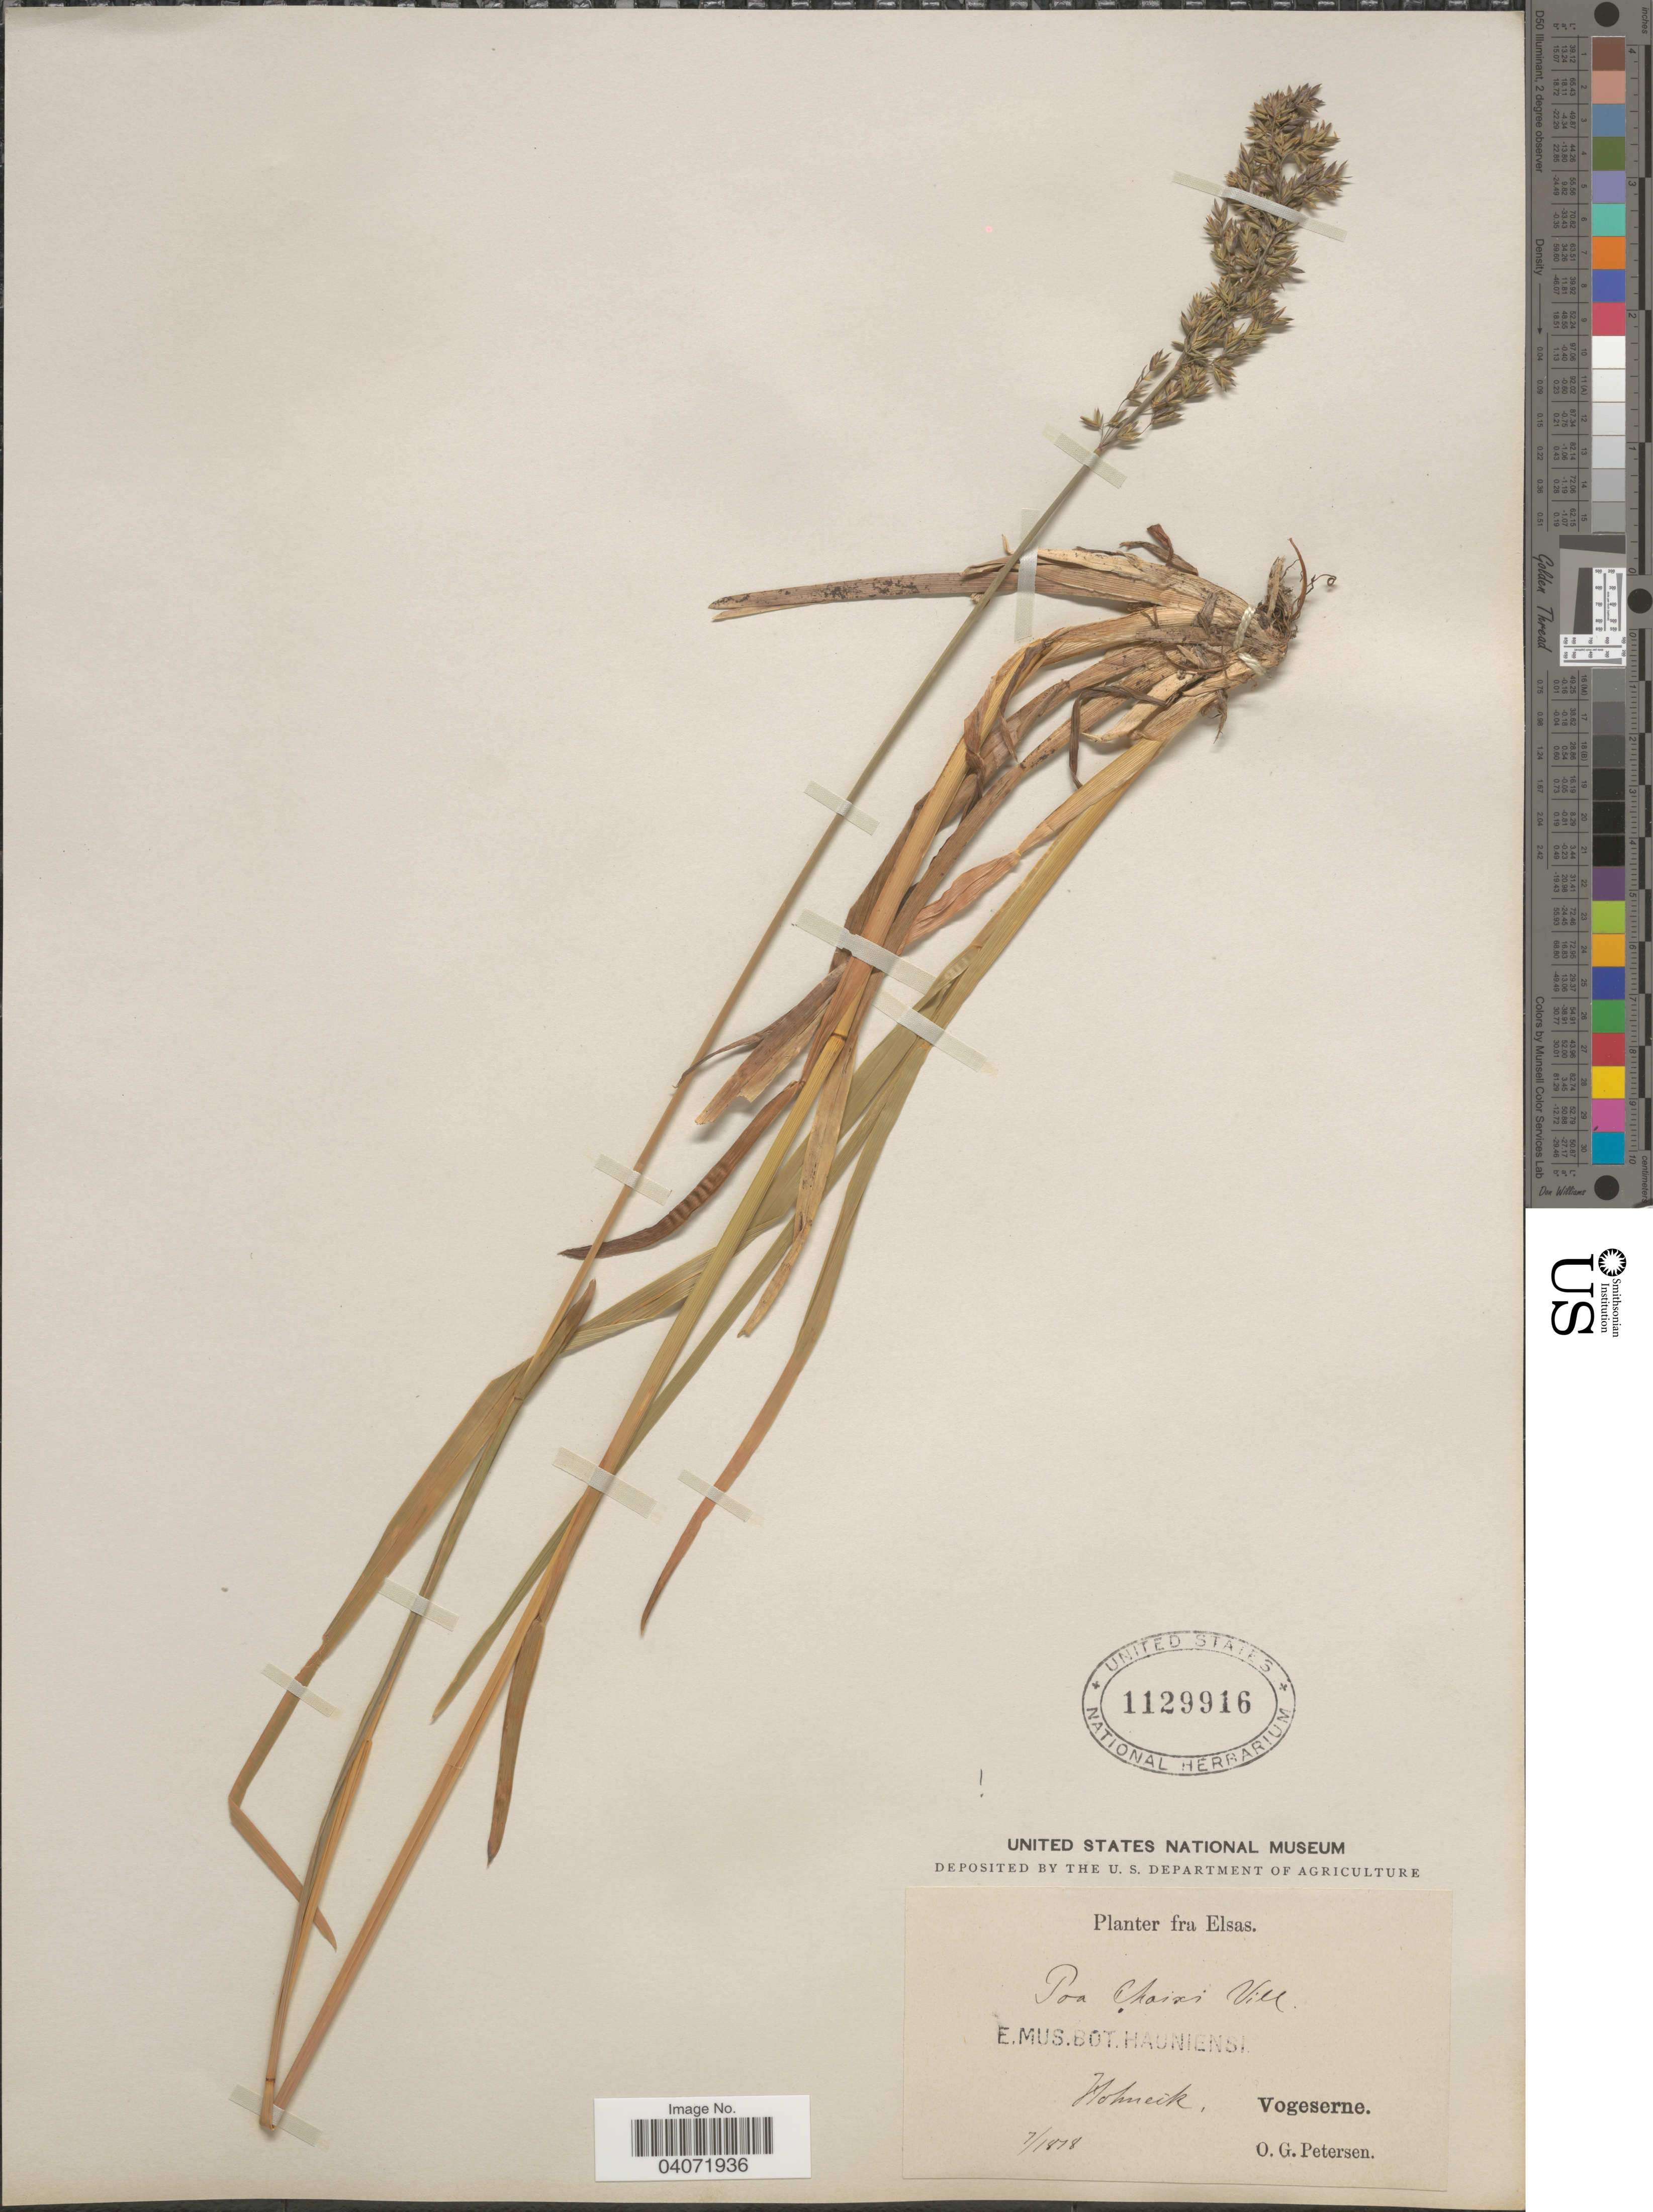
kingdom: Plantae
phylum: Tracheophyta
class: Liliopsida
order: Poales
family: Poaceae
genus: Poa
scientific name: Poa chaixii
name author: Vill.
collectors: O. G. Petersen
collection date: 1808-07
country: France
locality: Elsas. Hohneck. Vogeserne.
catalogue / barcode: US 1129916